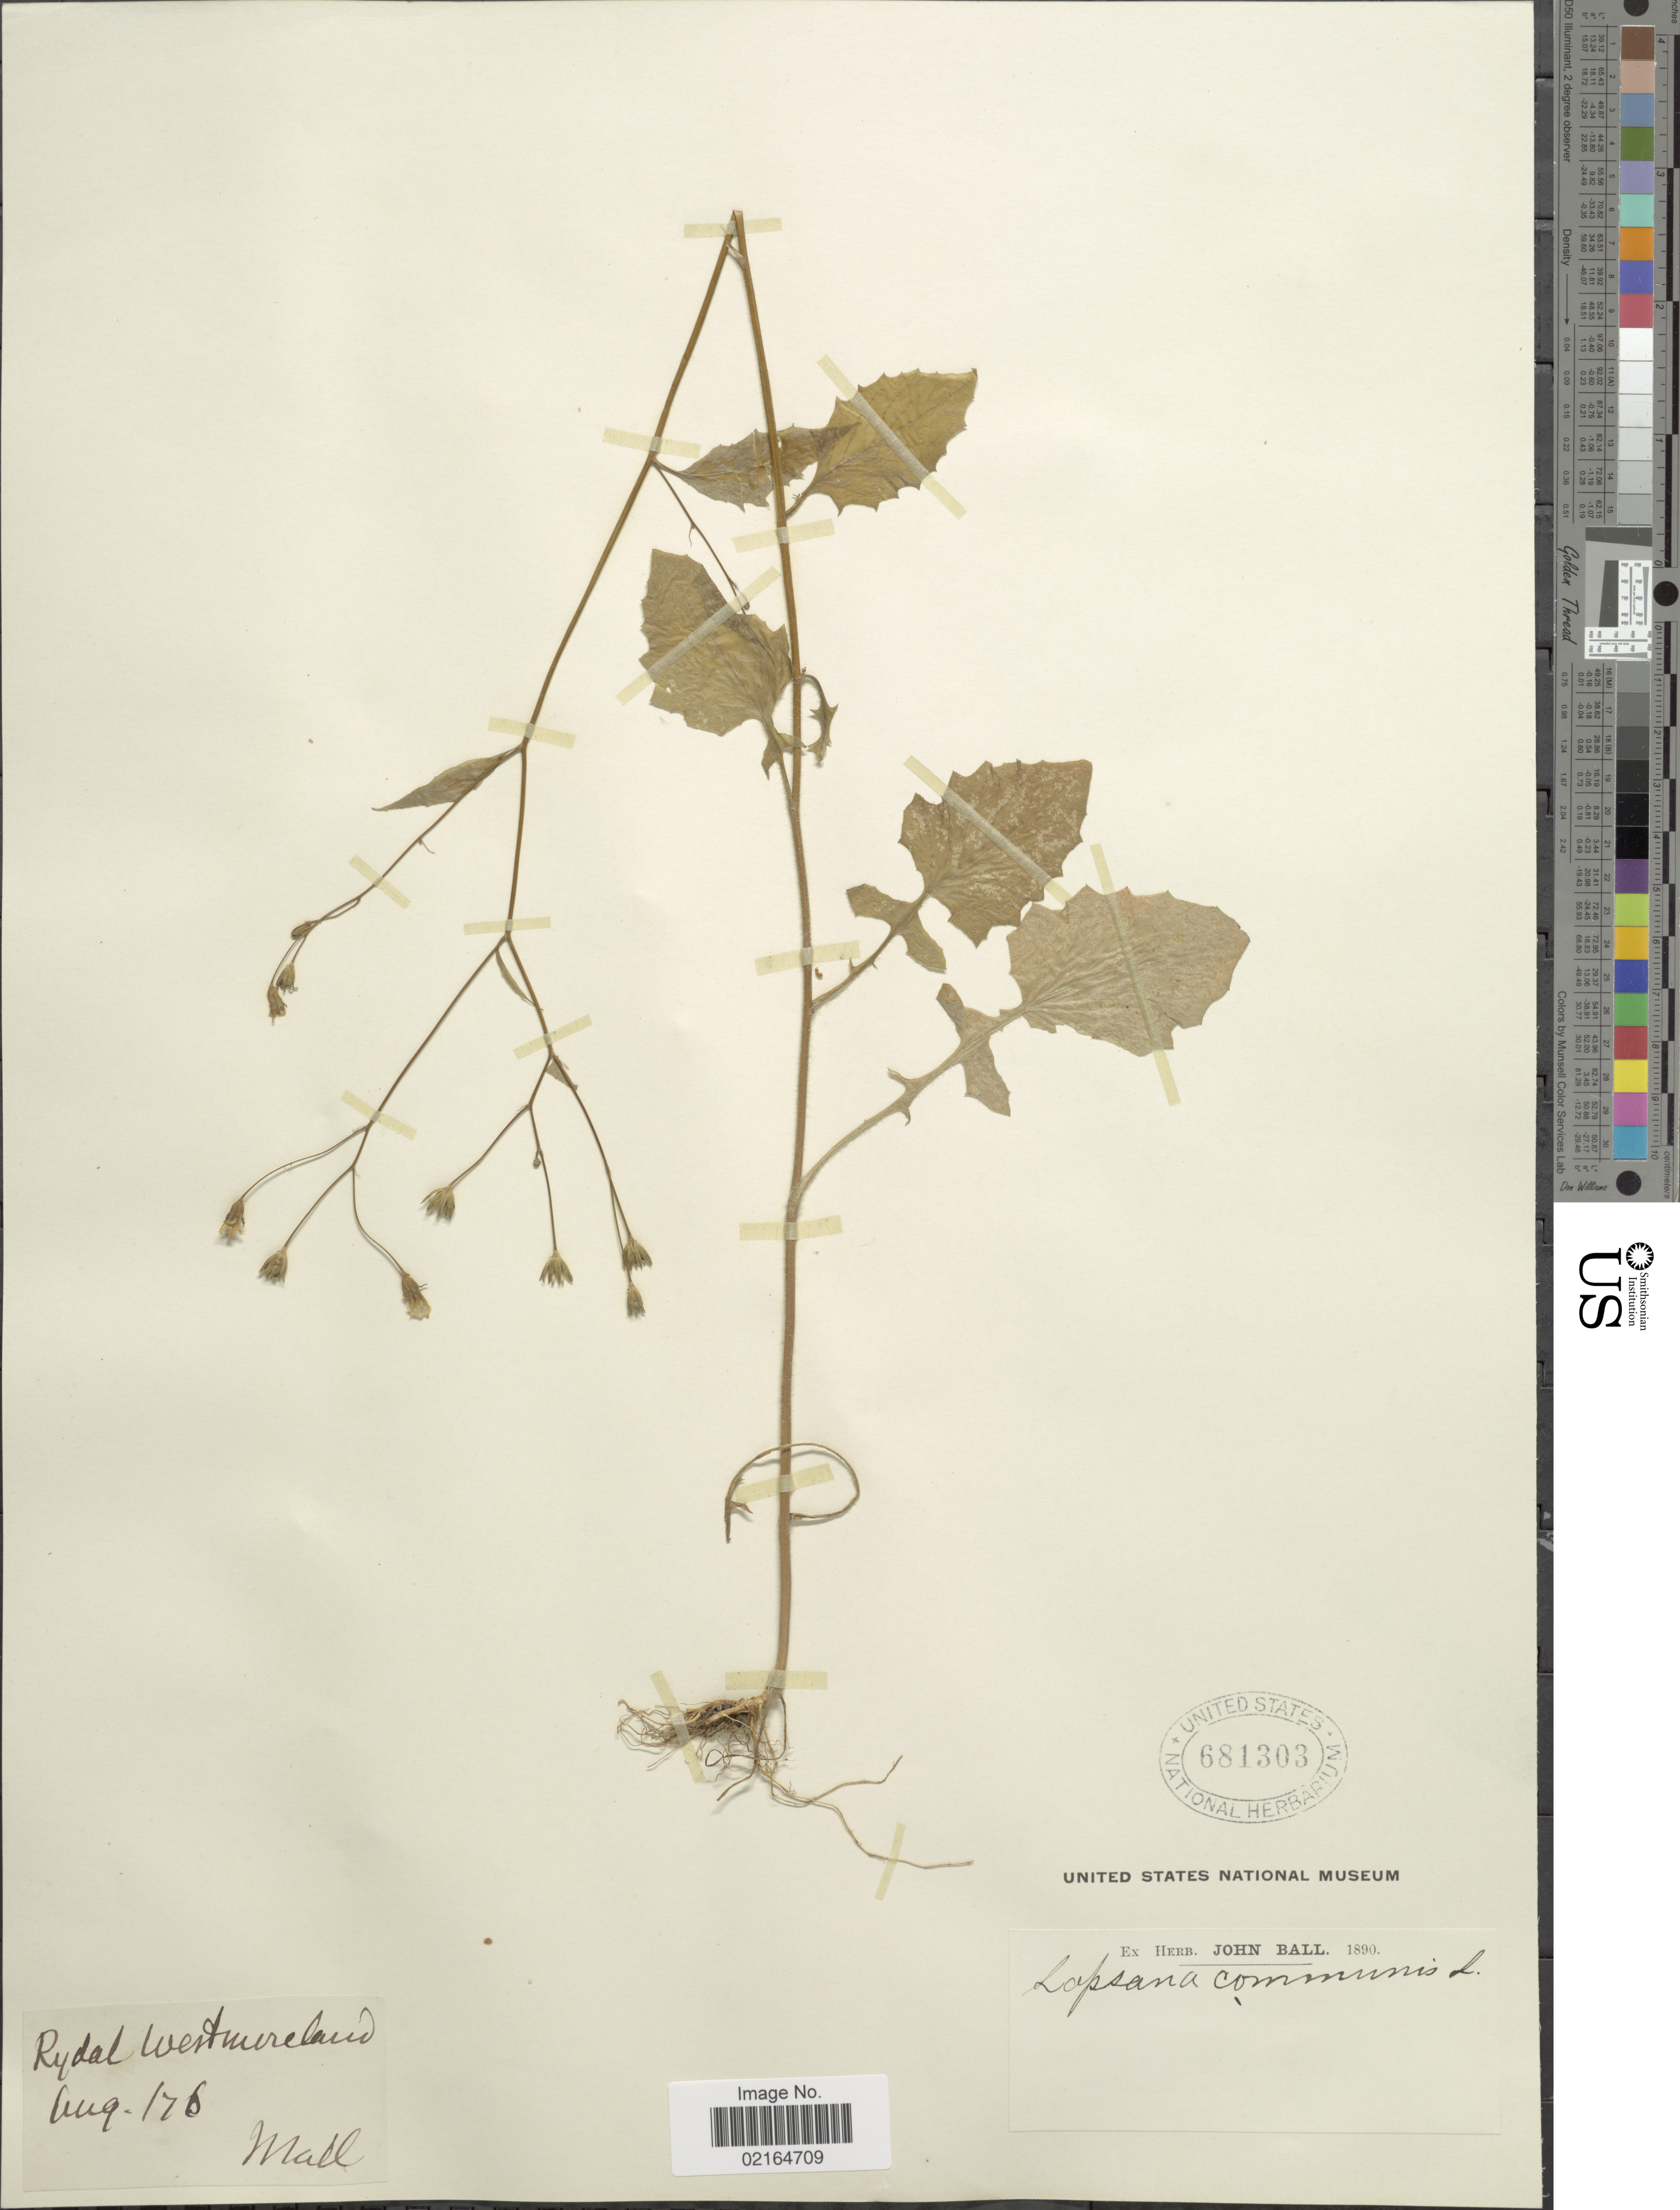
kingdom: Plantae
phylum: Tracheophyta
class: Magnoliopsida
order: Asterales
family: Asteraceae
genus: Lapsana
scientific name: Lapsana communis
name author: L.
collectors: Mall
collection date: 1876-08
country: Jamaica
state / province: Westmoreland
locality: Rydal Westmoreland. [unsure placement]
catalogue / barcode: US 681303